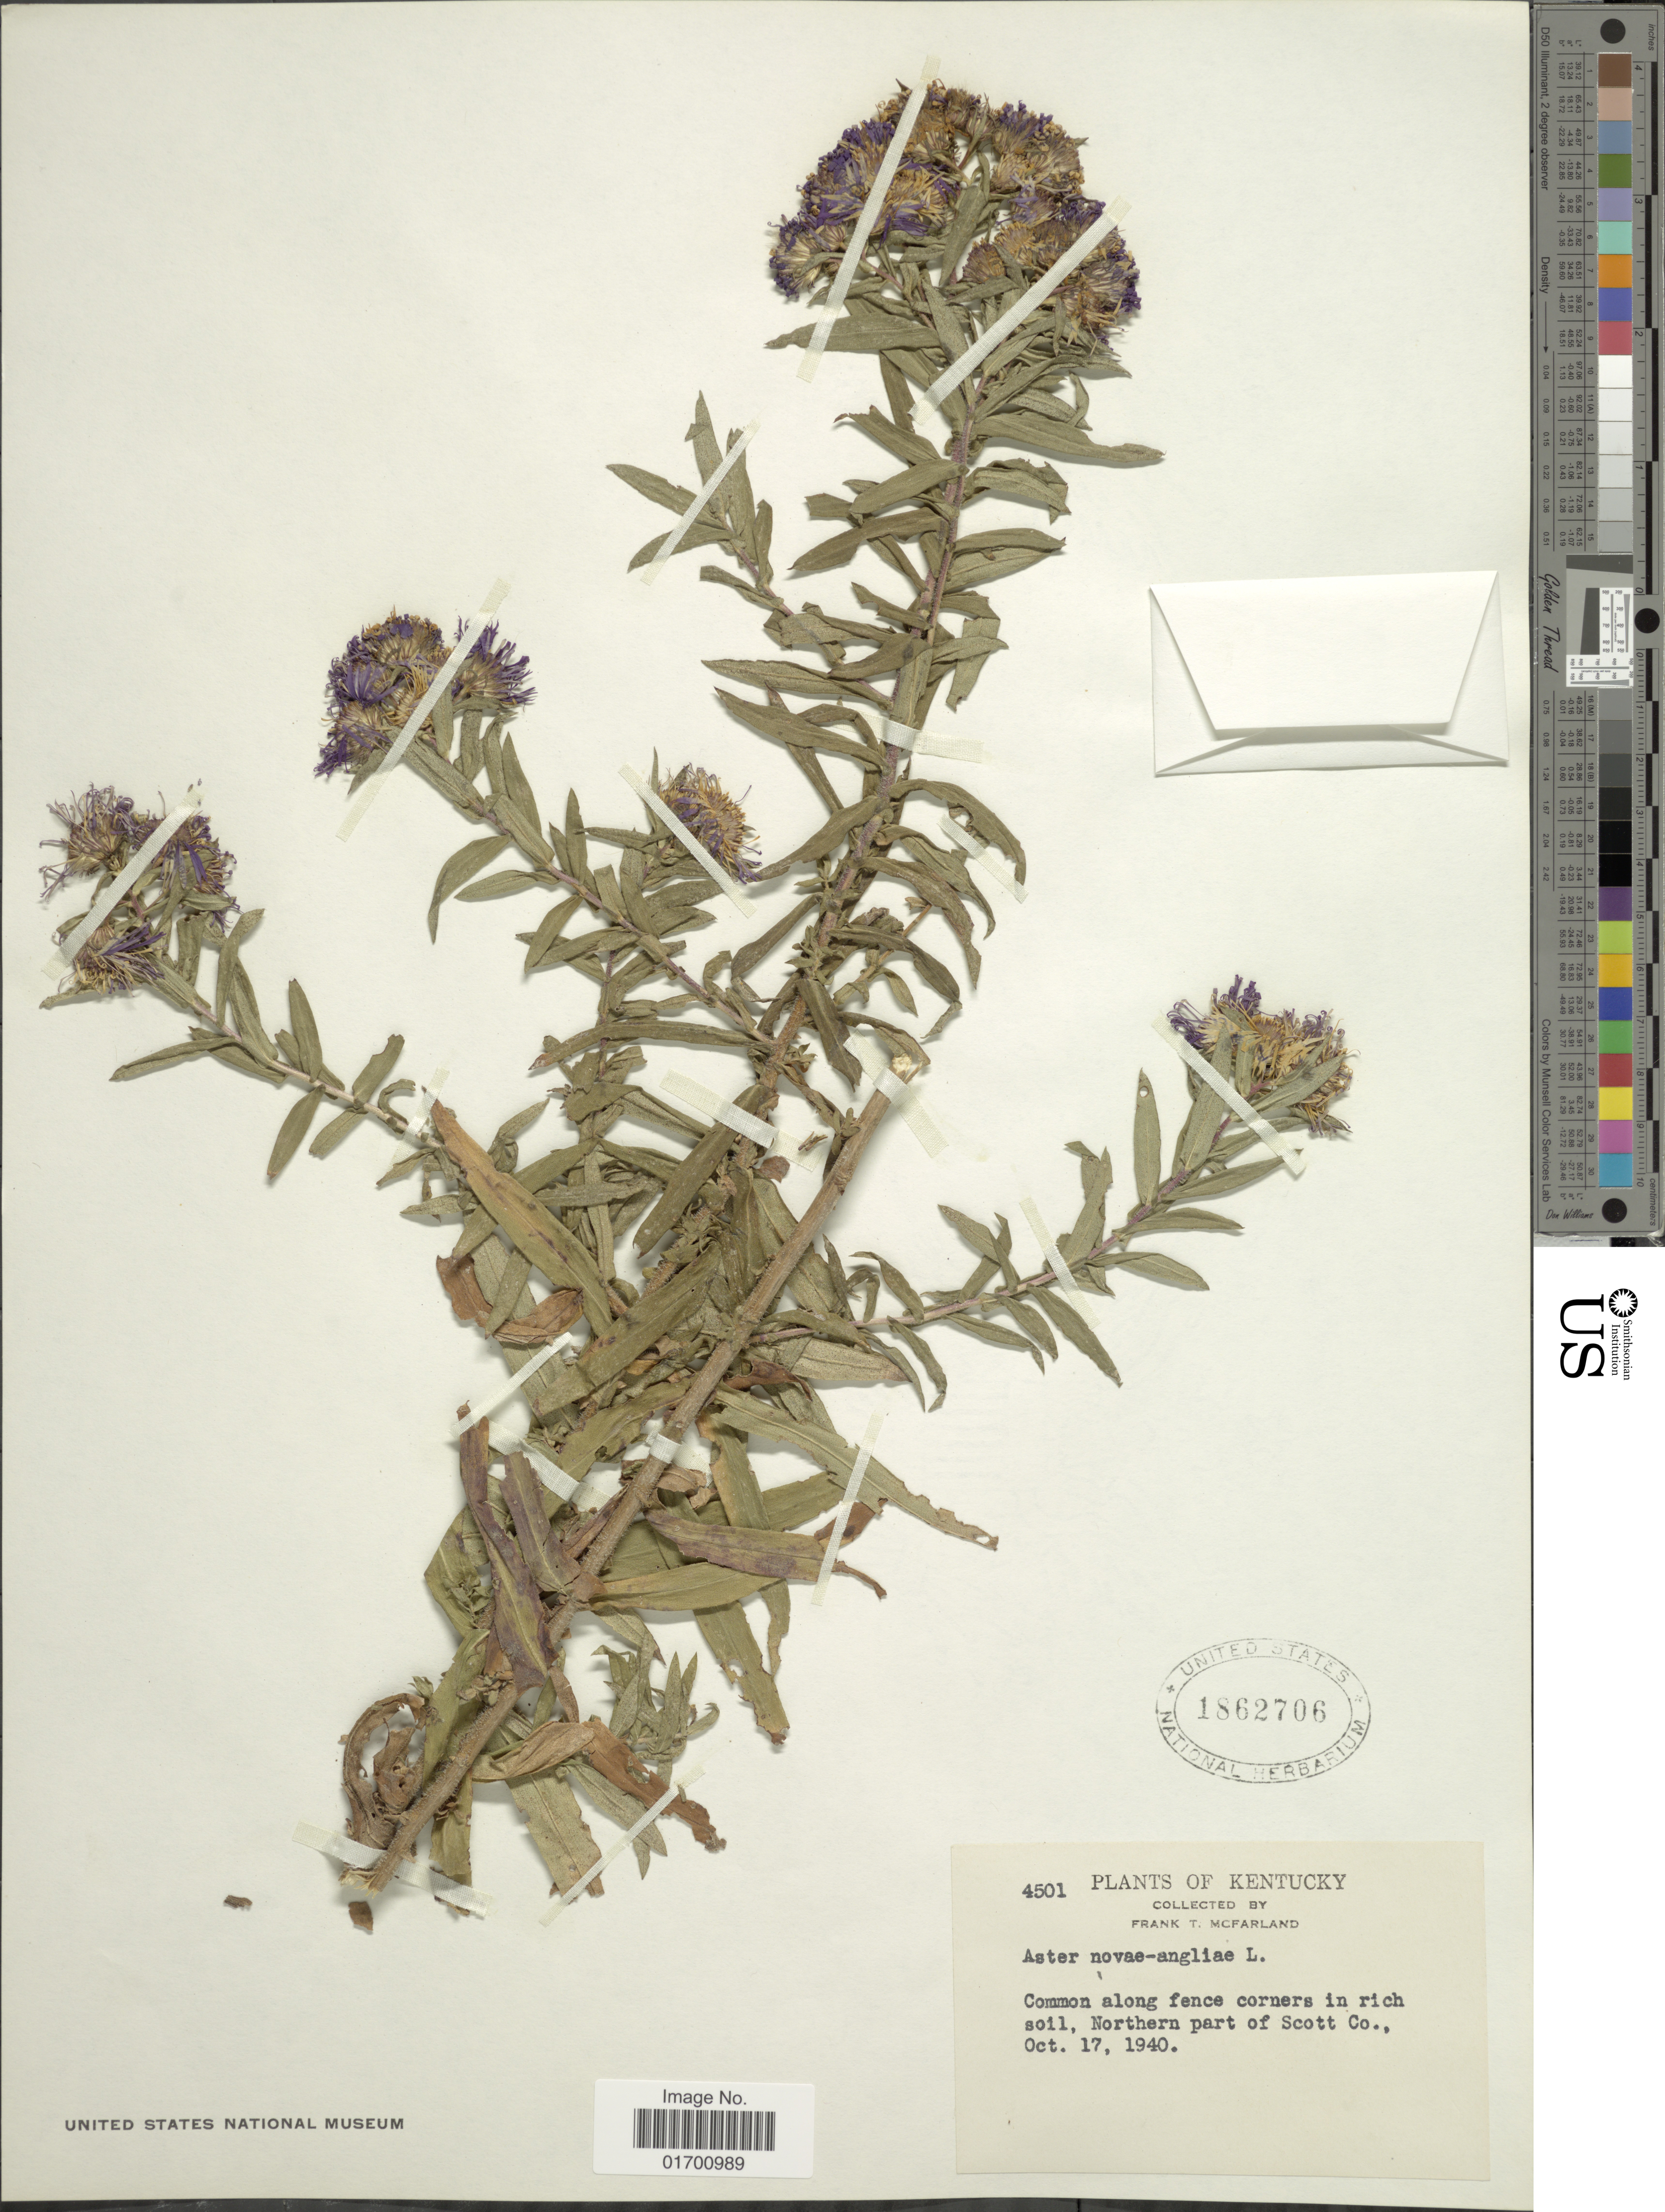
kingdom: Plantae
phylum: Tracheophyta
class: Magnoliopsida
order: Asterales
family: Asteraceae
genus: Symphyotrichum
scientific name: Symphyotrichum novae-angliae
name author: (L.) G.L. Nesom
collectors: F. McFarland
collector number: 4501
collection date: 1940-10-17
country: United States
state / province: Kentucky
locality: Common along fence corners in rich soil, Northern part of Scott Co.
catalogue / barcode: US 1862706